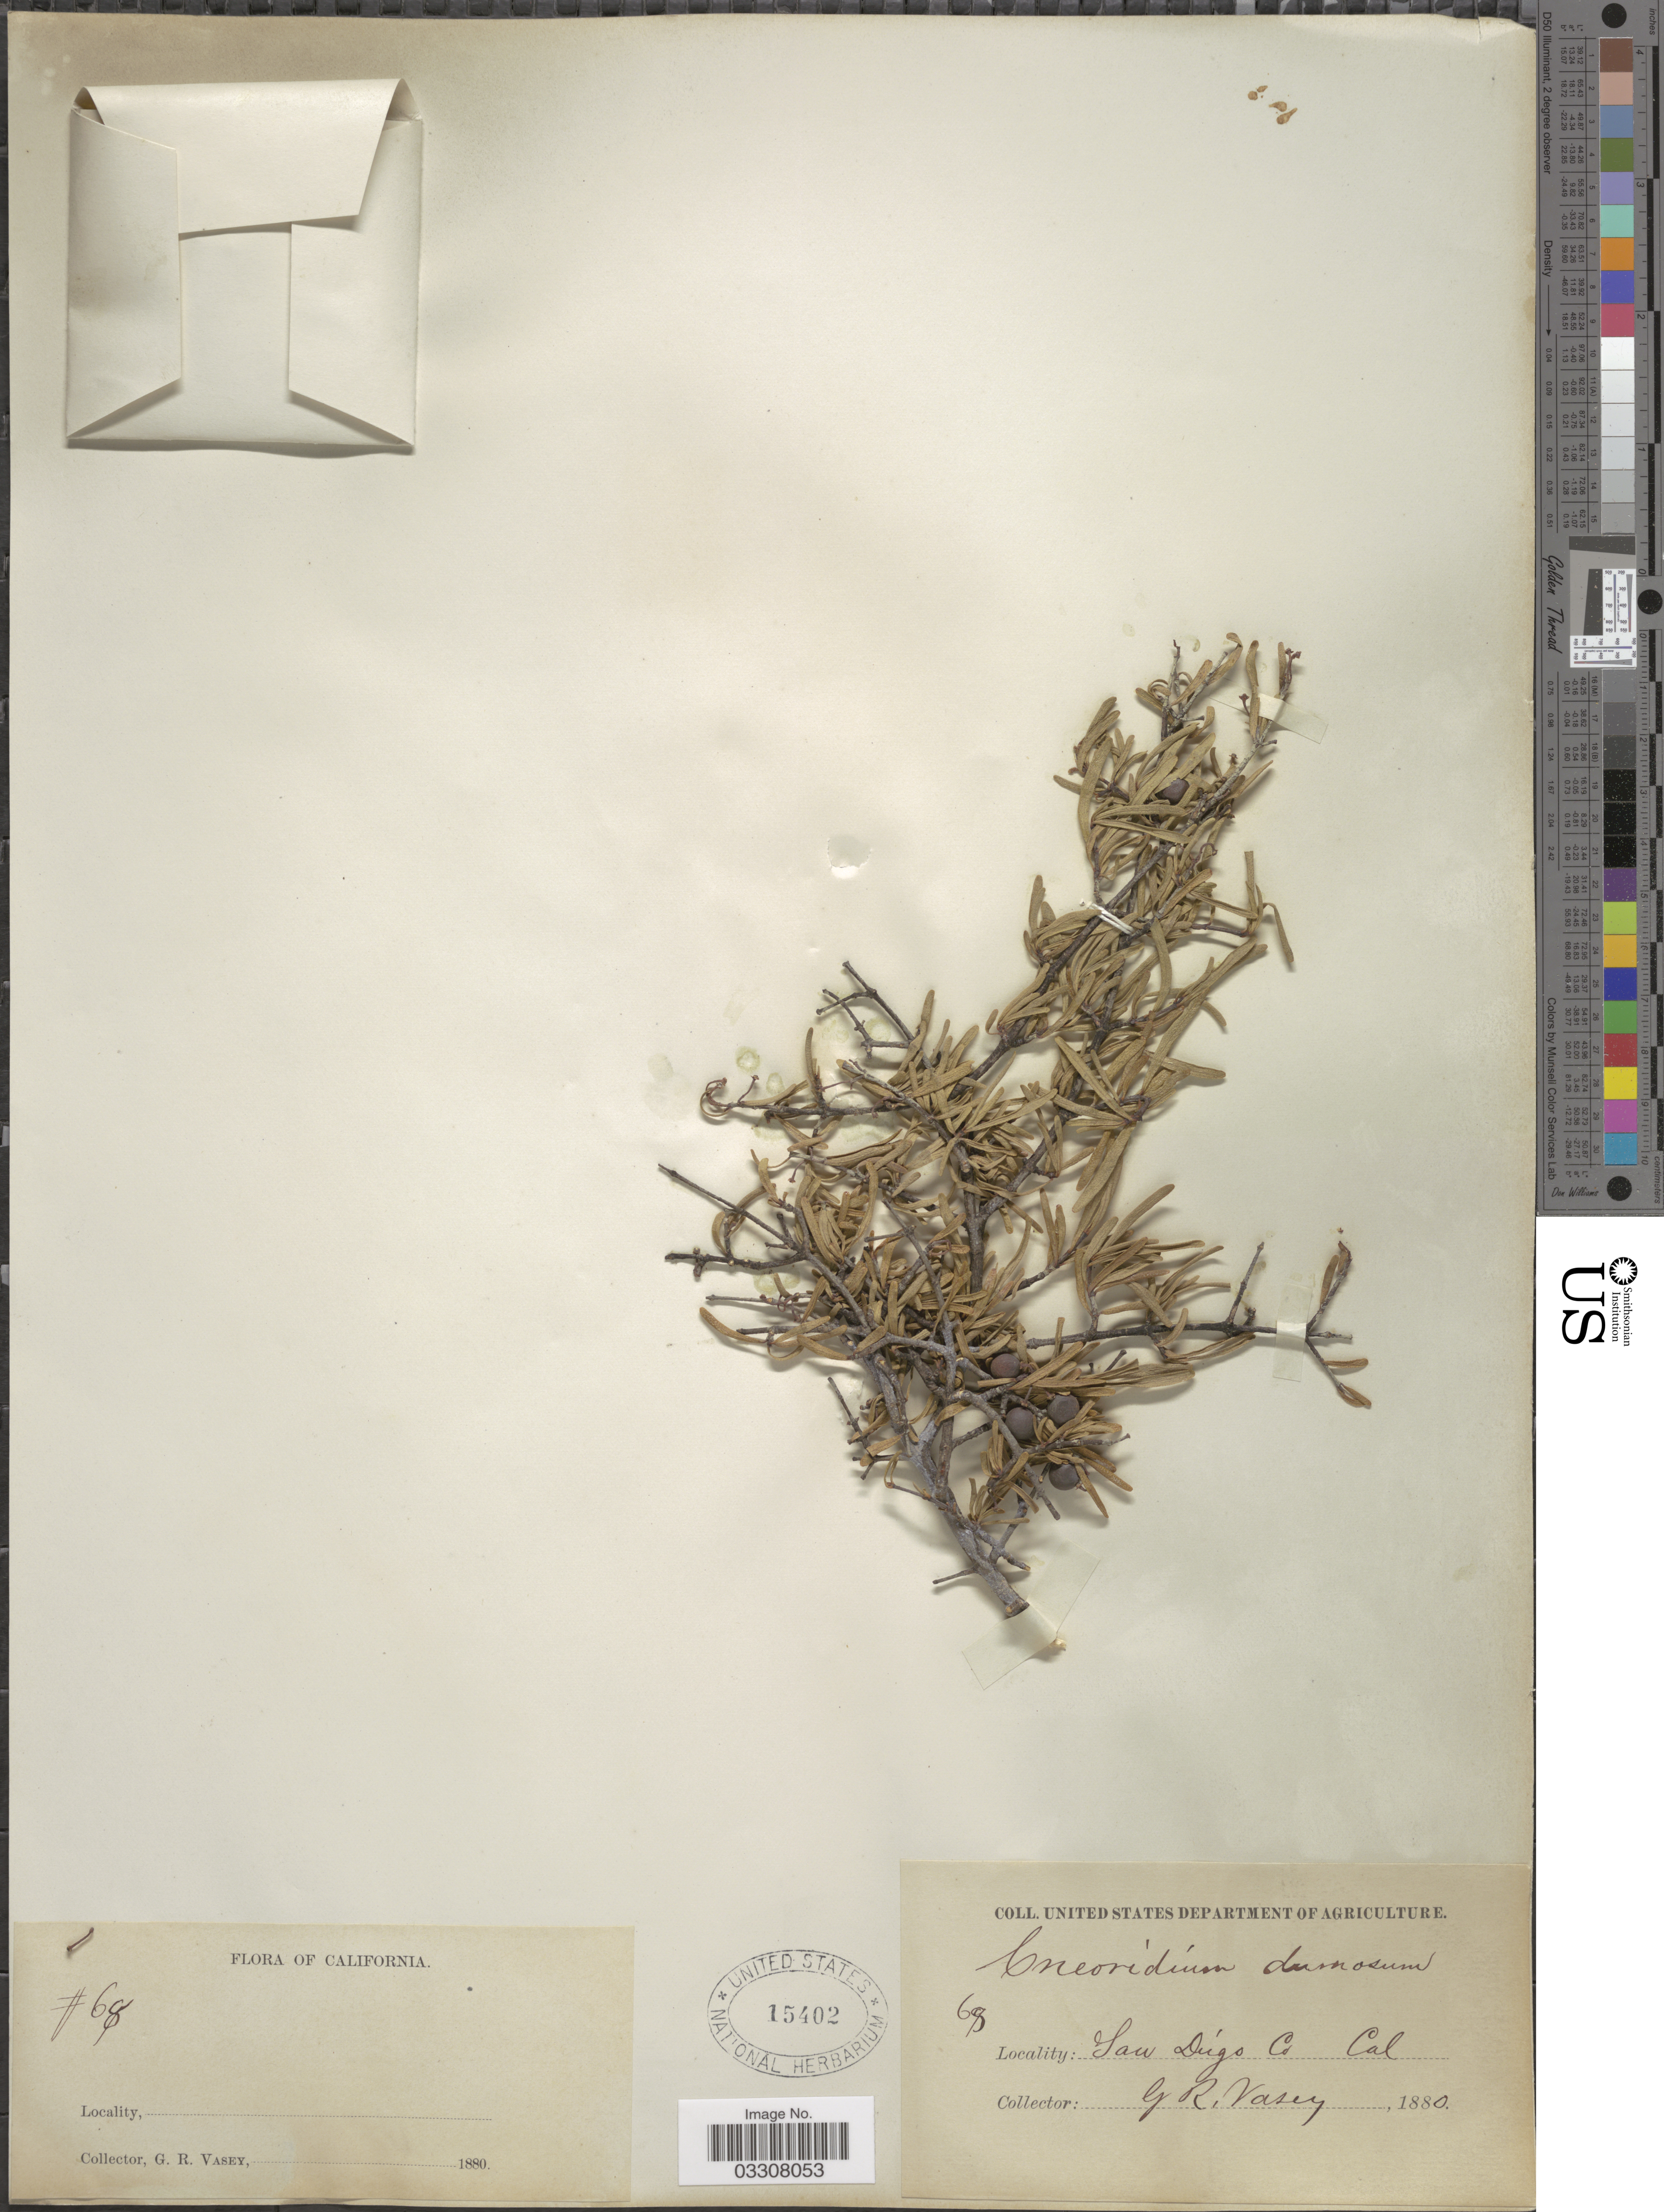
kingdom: Plantae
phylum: Tracheophyta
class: Magnoliopsida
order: Sapindales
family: Rutaceae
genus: Cneoridium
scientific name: Cneoridium dumosum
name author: (Nutt. ex Torr. & A. Gray) Hook. f. ex Baill.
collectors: G. R. Vasey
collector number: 68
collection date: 1880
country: United States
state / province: California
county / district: San Diego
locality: San Diego Co. Cal.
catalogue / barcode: US 15402